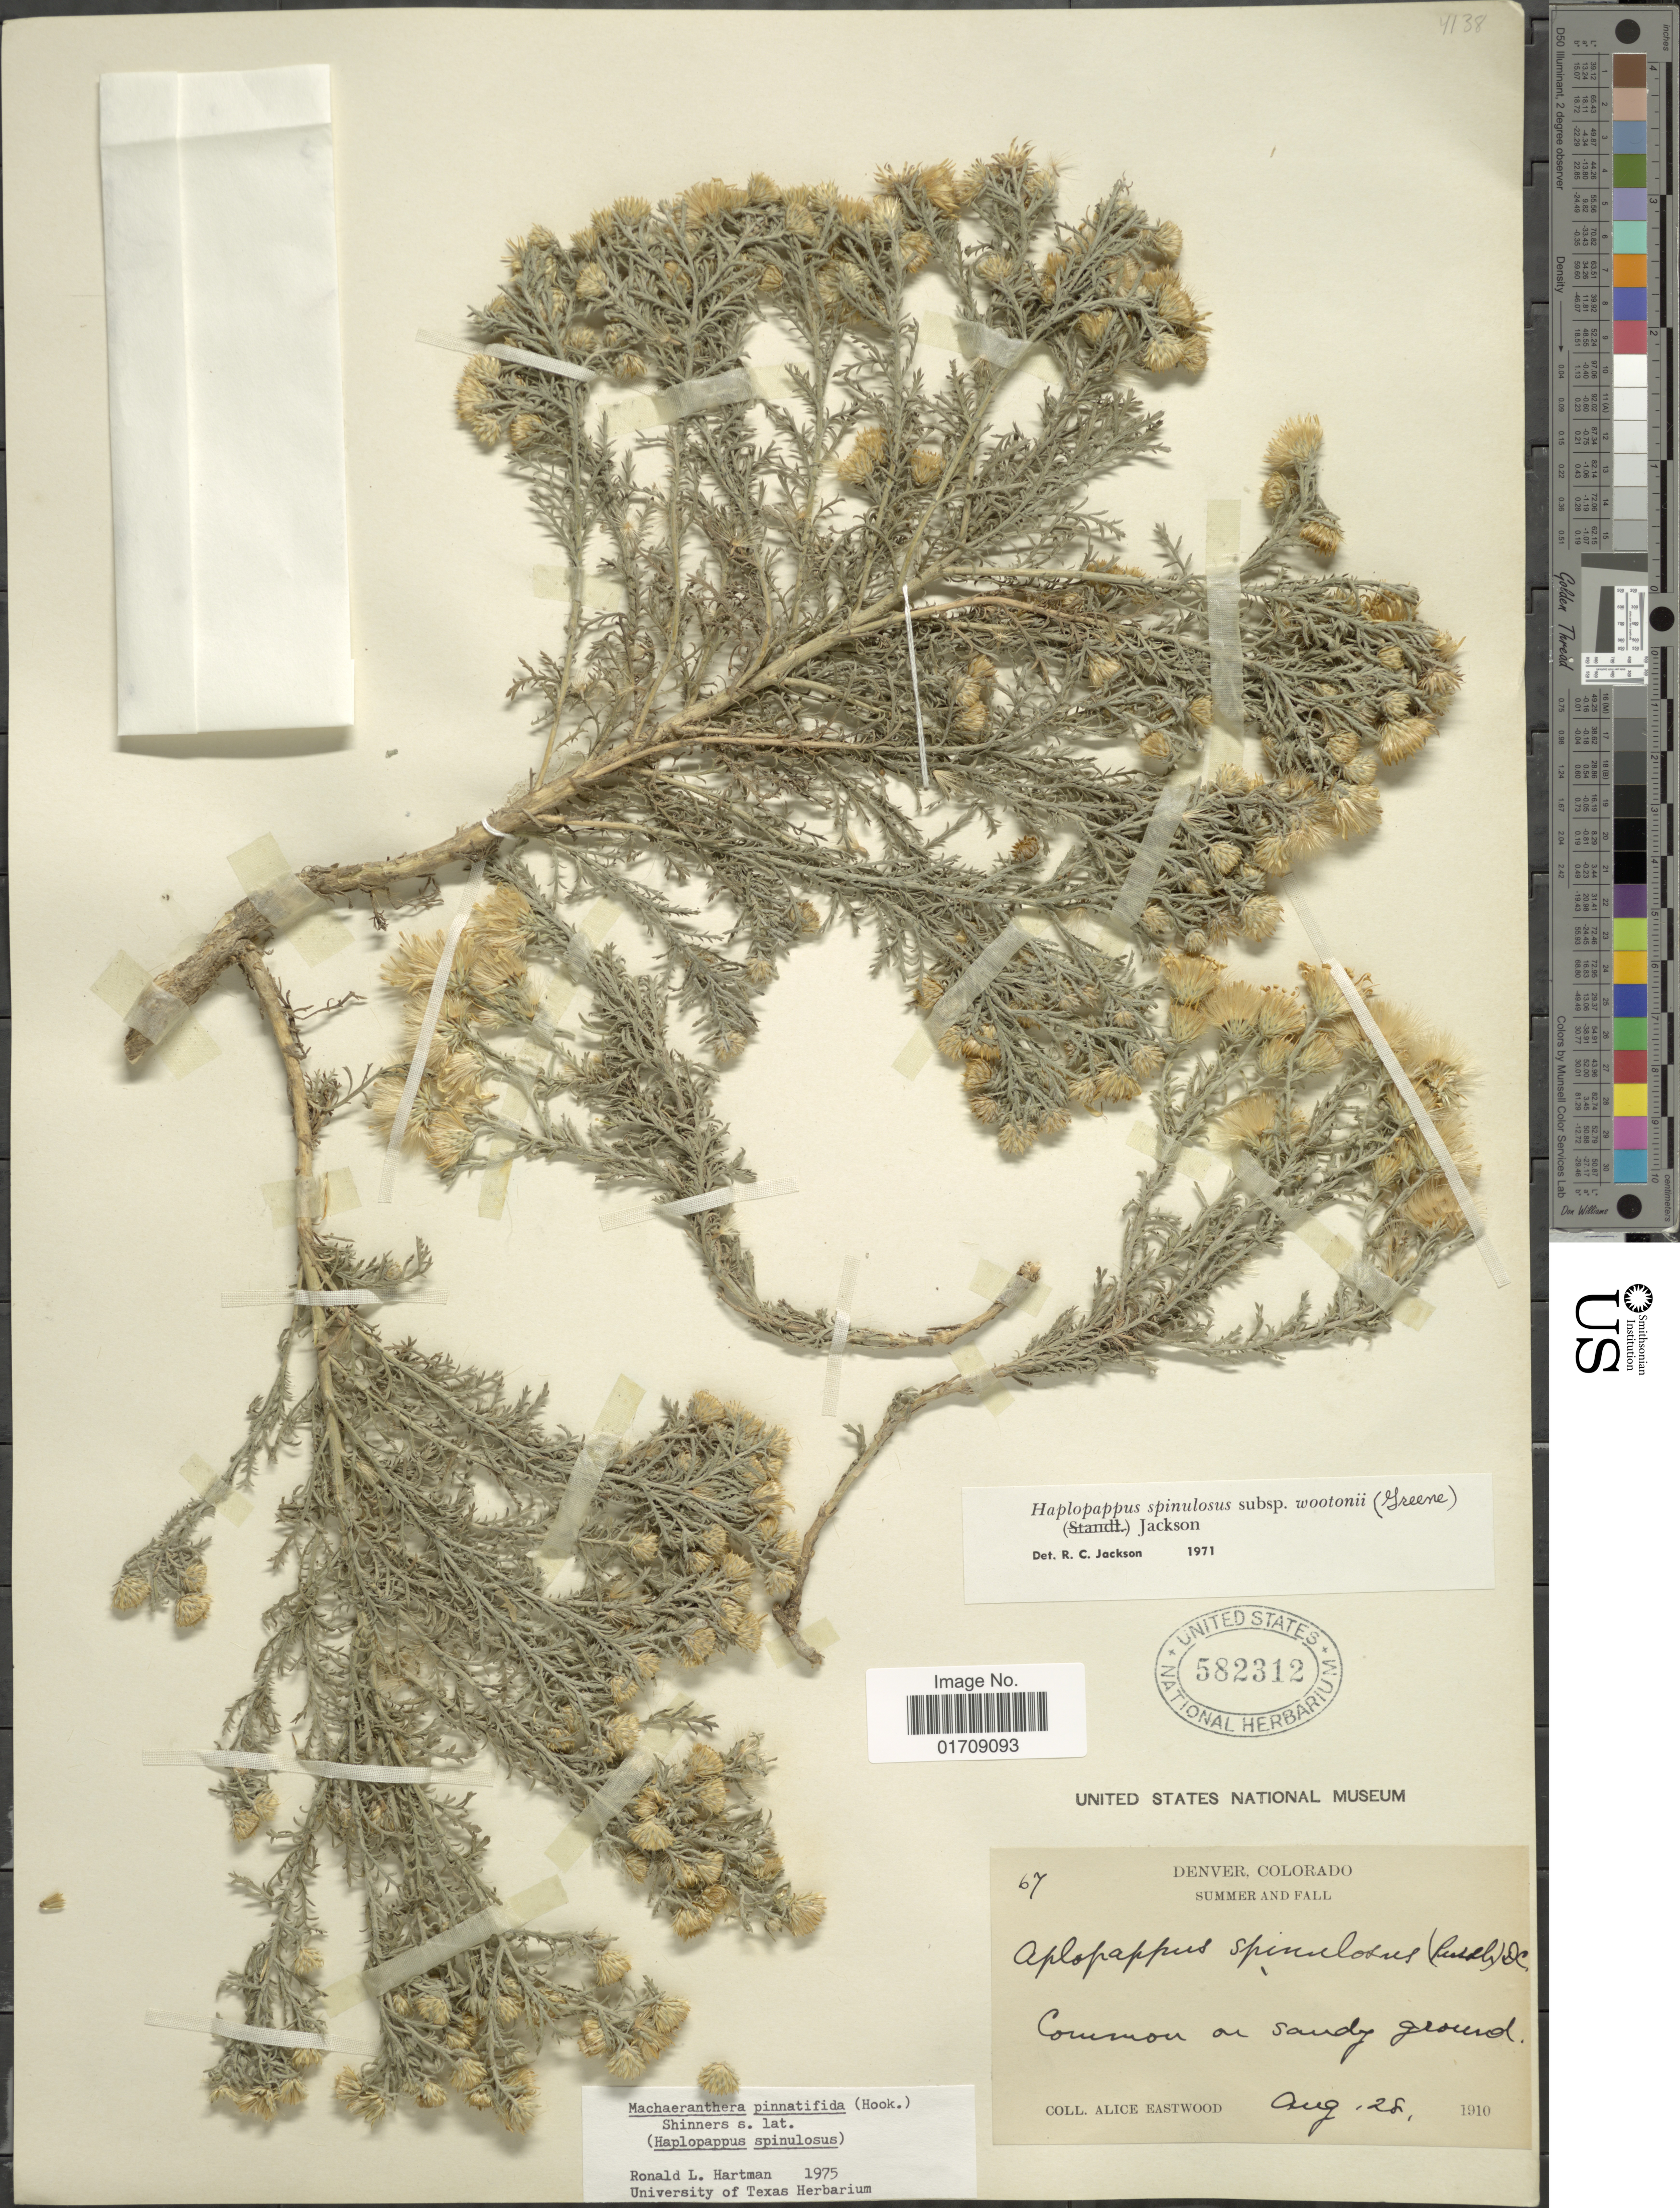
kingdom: Plantae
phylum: Tracheophyta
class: Magnoliopsida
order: Asterales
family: Asteraceae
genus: Machaeranthera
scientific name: Machaeranthera pinnatifida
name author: (Hook.) Shinners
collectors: A. Eastwood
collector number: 67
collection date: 1910-08-28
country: United States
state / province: Colorado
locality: Denver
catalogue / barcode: US 582312